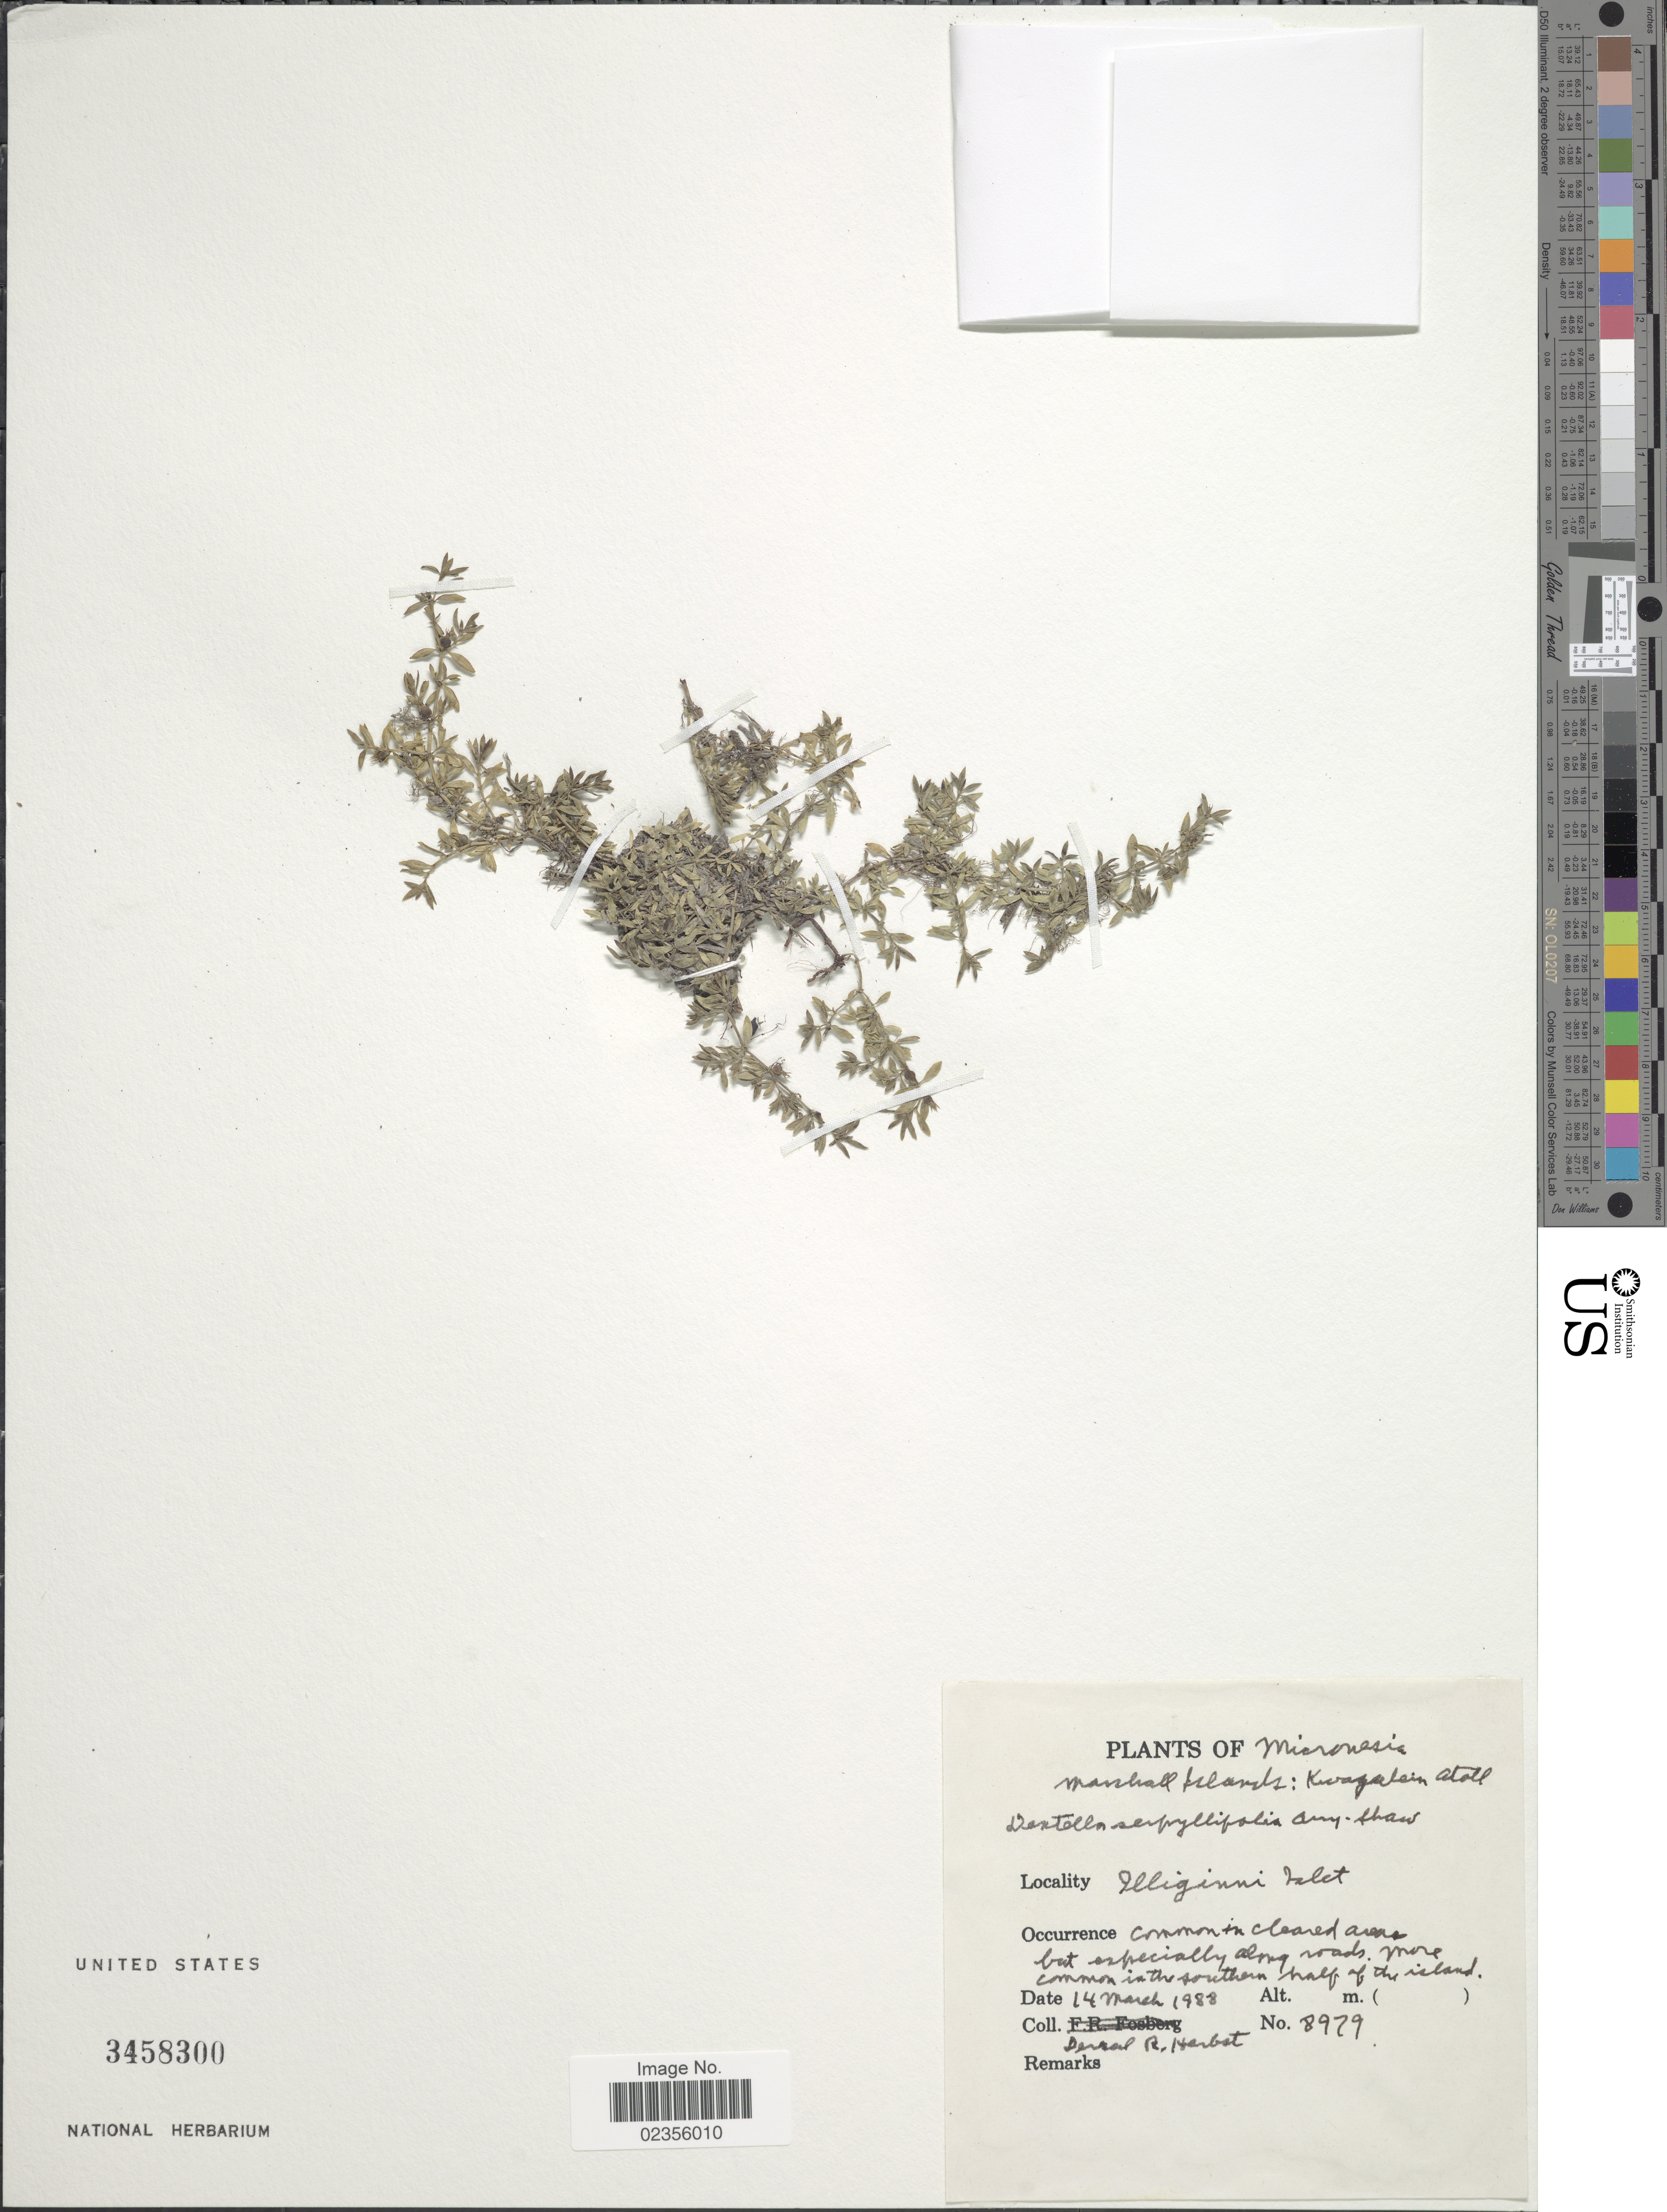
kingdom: Plantae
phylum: Tracheophyta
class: Magnoliopsida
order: Gentianales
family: Rubiaceae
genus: Dentella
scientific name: Dentella serpyllifolia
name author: Airy Shaw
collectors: D. R. Herbst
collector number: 8979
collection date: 1988-03-14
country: Marshall Islands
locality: Marshall Islands: Kwajalein Atoll. Illiginni Inlet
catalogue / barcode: US 3458300